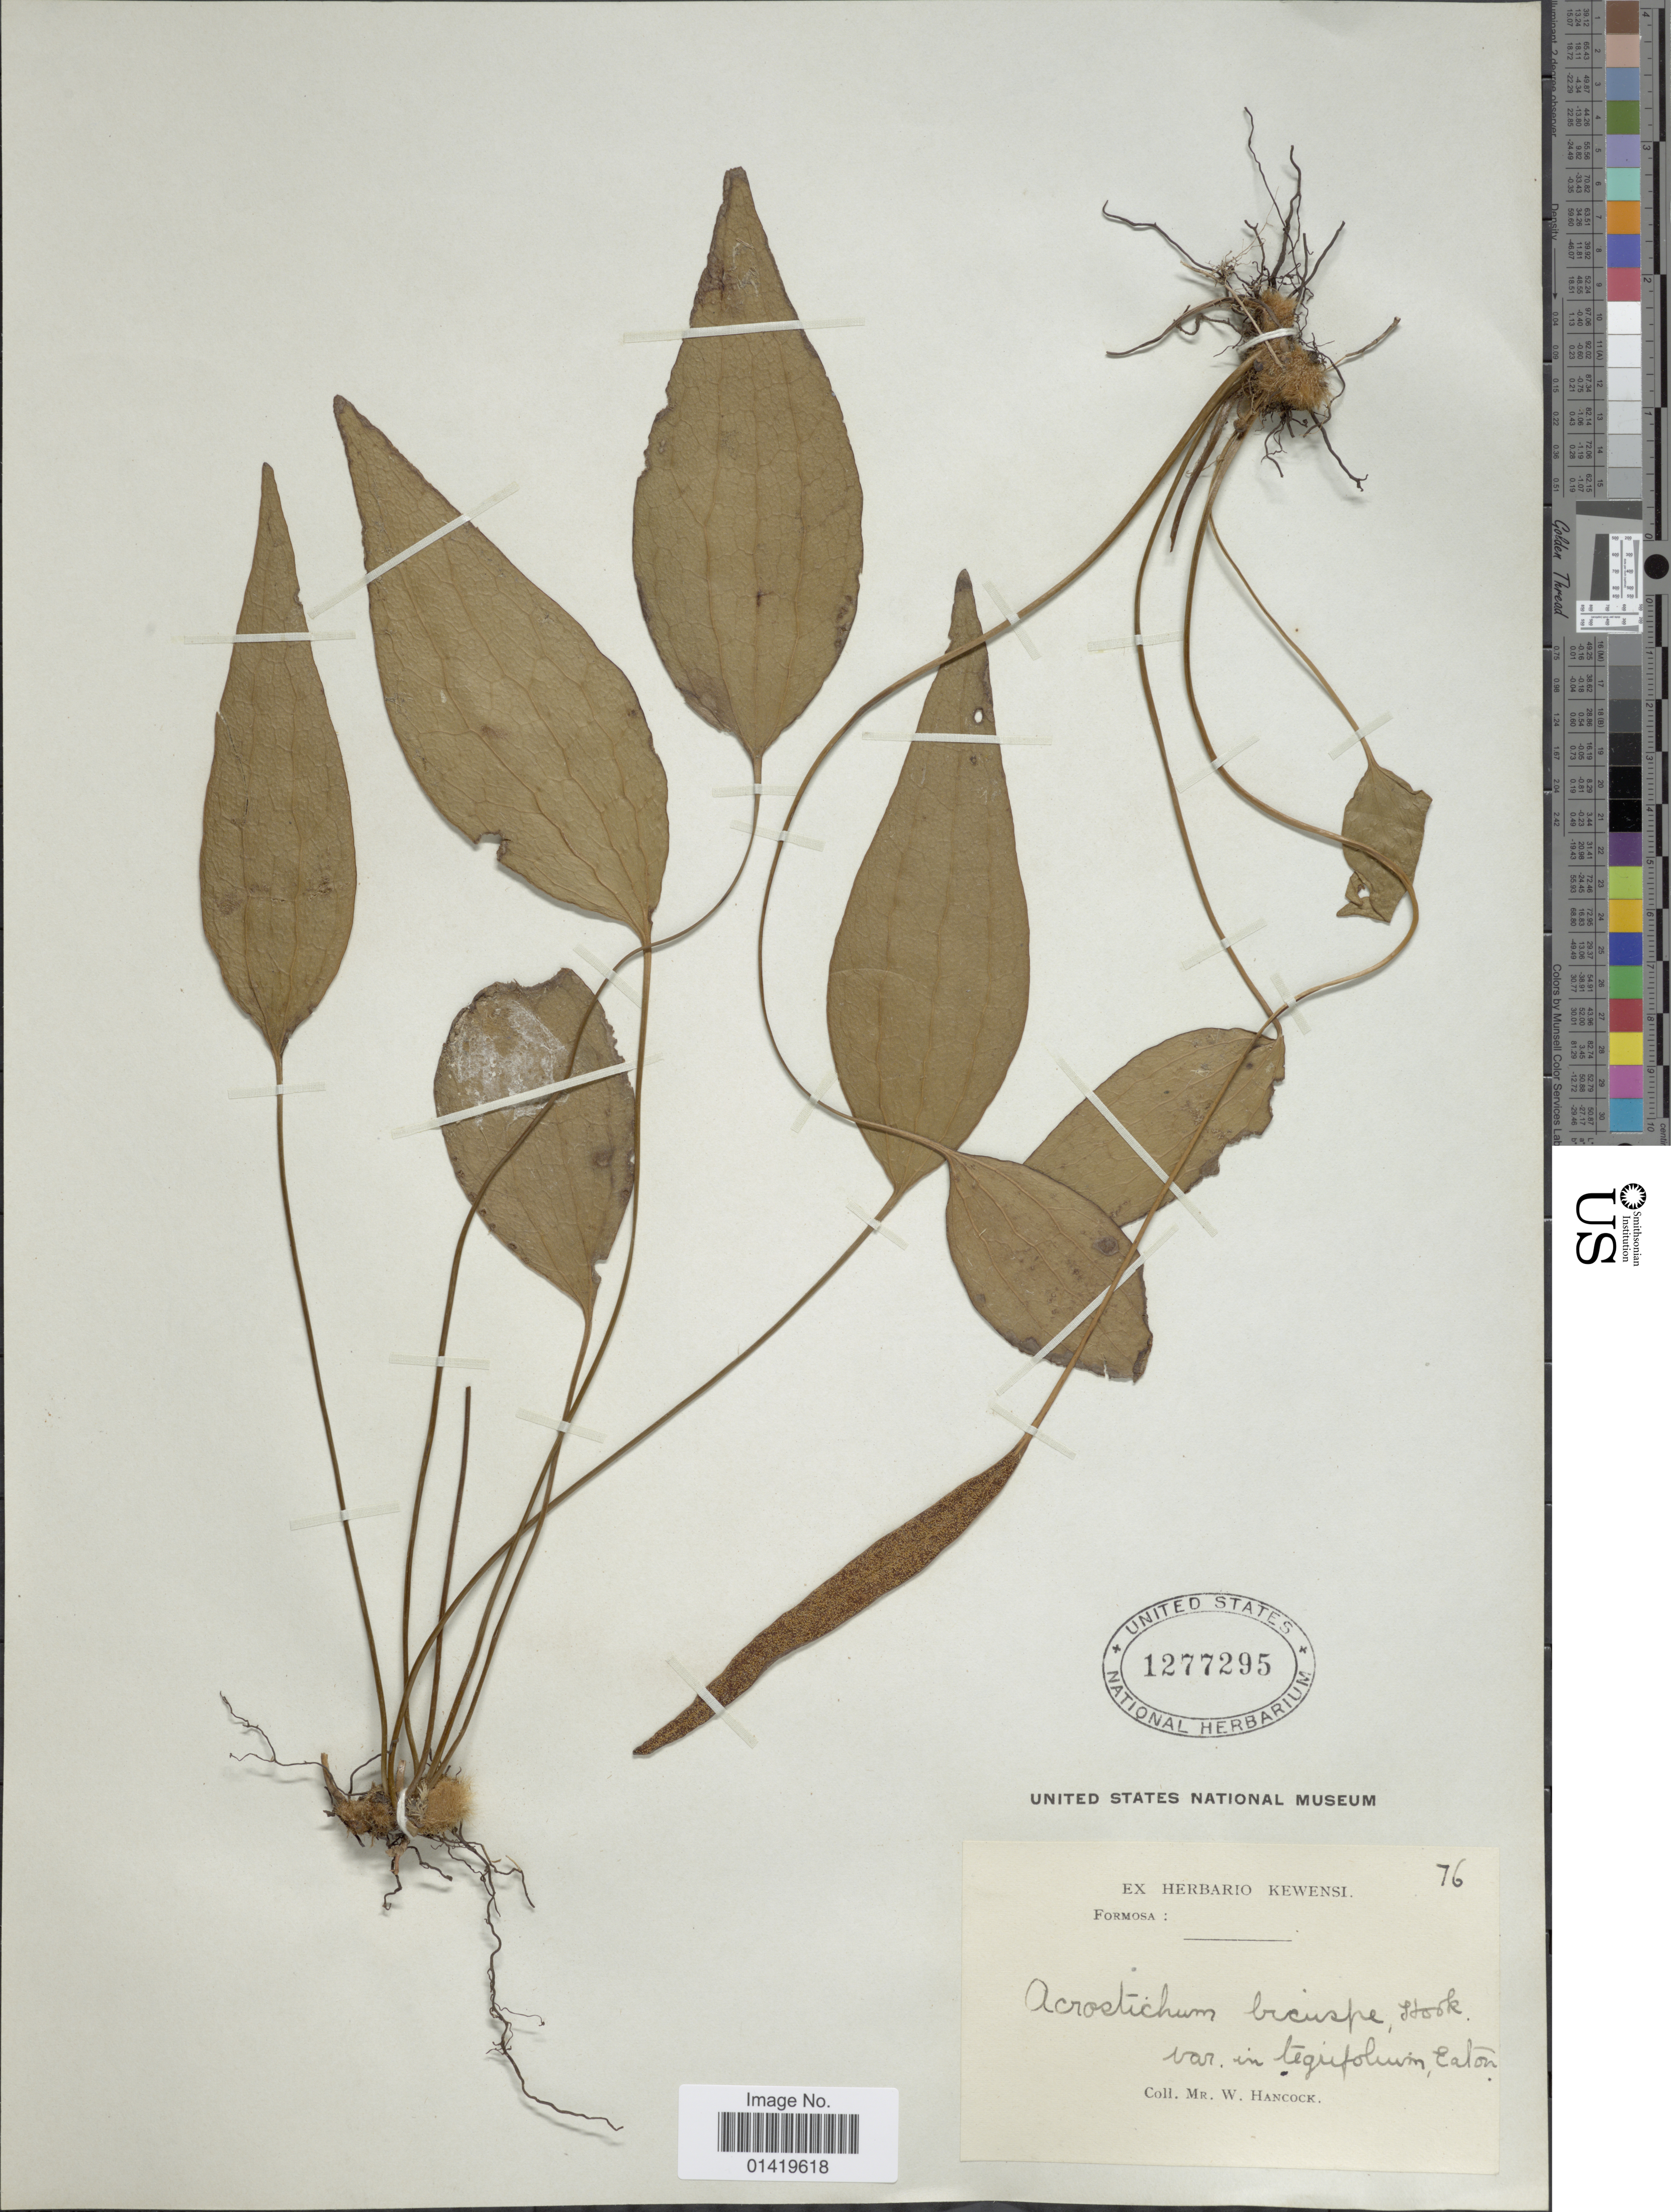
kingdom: Plantae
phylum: Tracheophyta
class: Polypodiopsida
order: Gleicheniales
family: Dipteridaceae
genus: Cheiropleuria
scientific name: Cheiropleuria bicuspis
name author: (Blume) C. Presl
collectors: W. Hancock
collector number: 76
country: Taiwan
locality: Formosa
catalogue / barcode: US 1277295